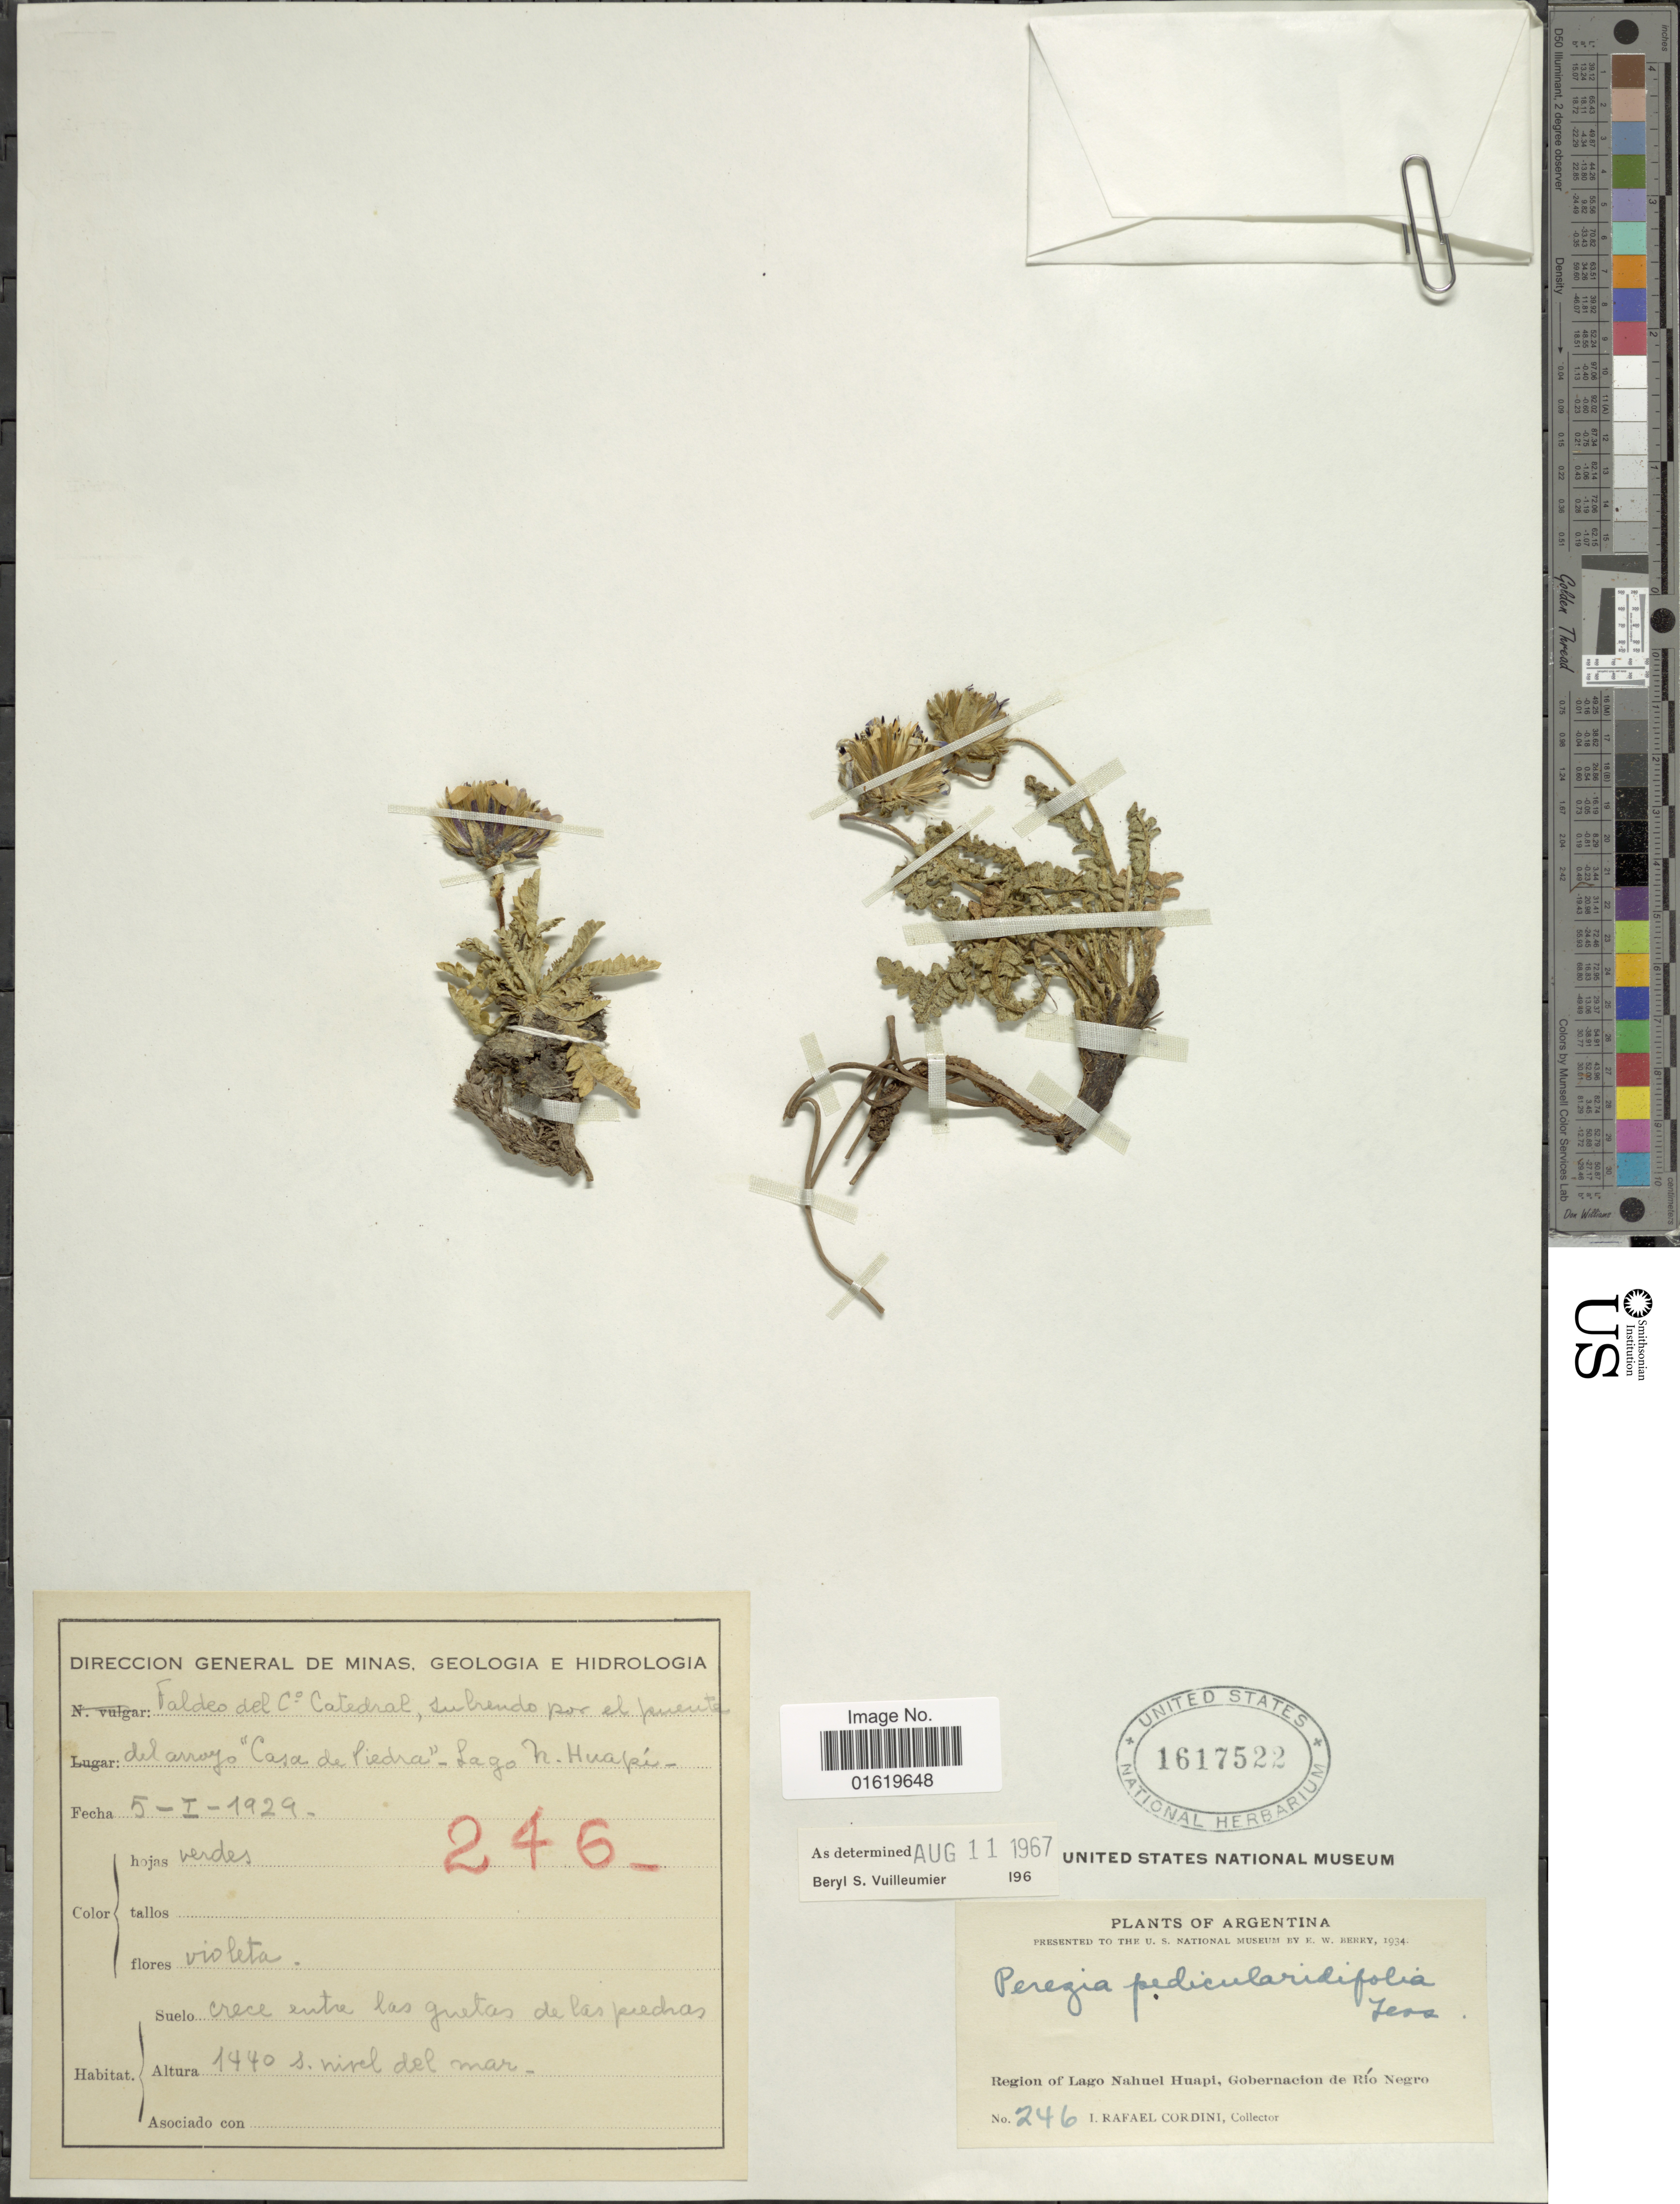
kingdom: Plantae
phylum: Tracheophyta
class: Magnoliopsida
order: Asterales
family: Asteraceae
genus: Perezia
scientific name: Perezia pedicularidifolia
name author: Less.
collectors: I. Cordini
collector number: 246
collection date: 1929-01-05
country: Argentina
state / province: Rio Negro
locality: Region of Lago Nahuel Huapi, Gobernacion de Río Negro.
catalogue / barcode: US 1617522